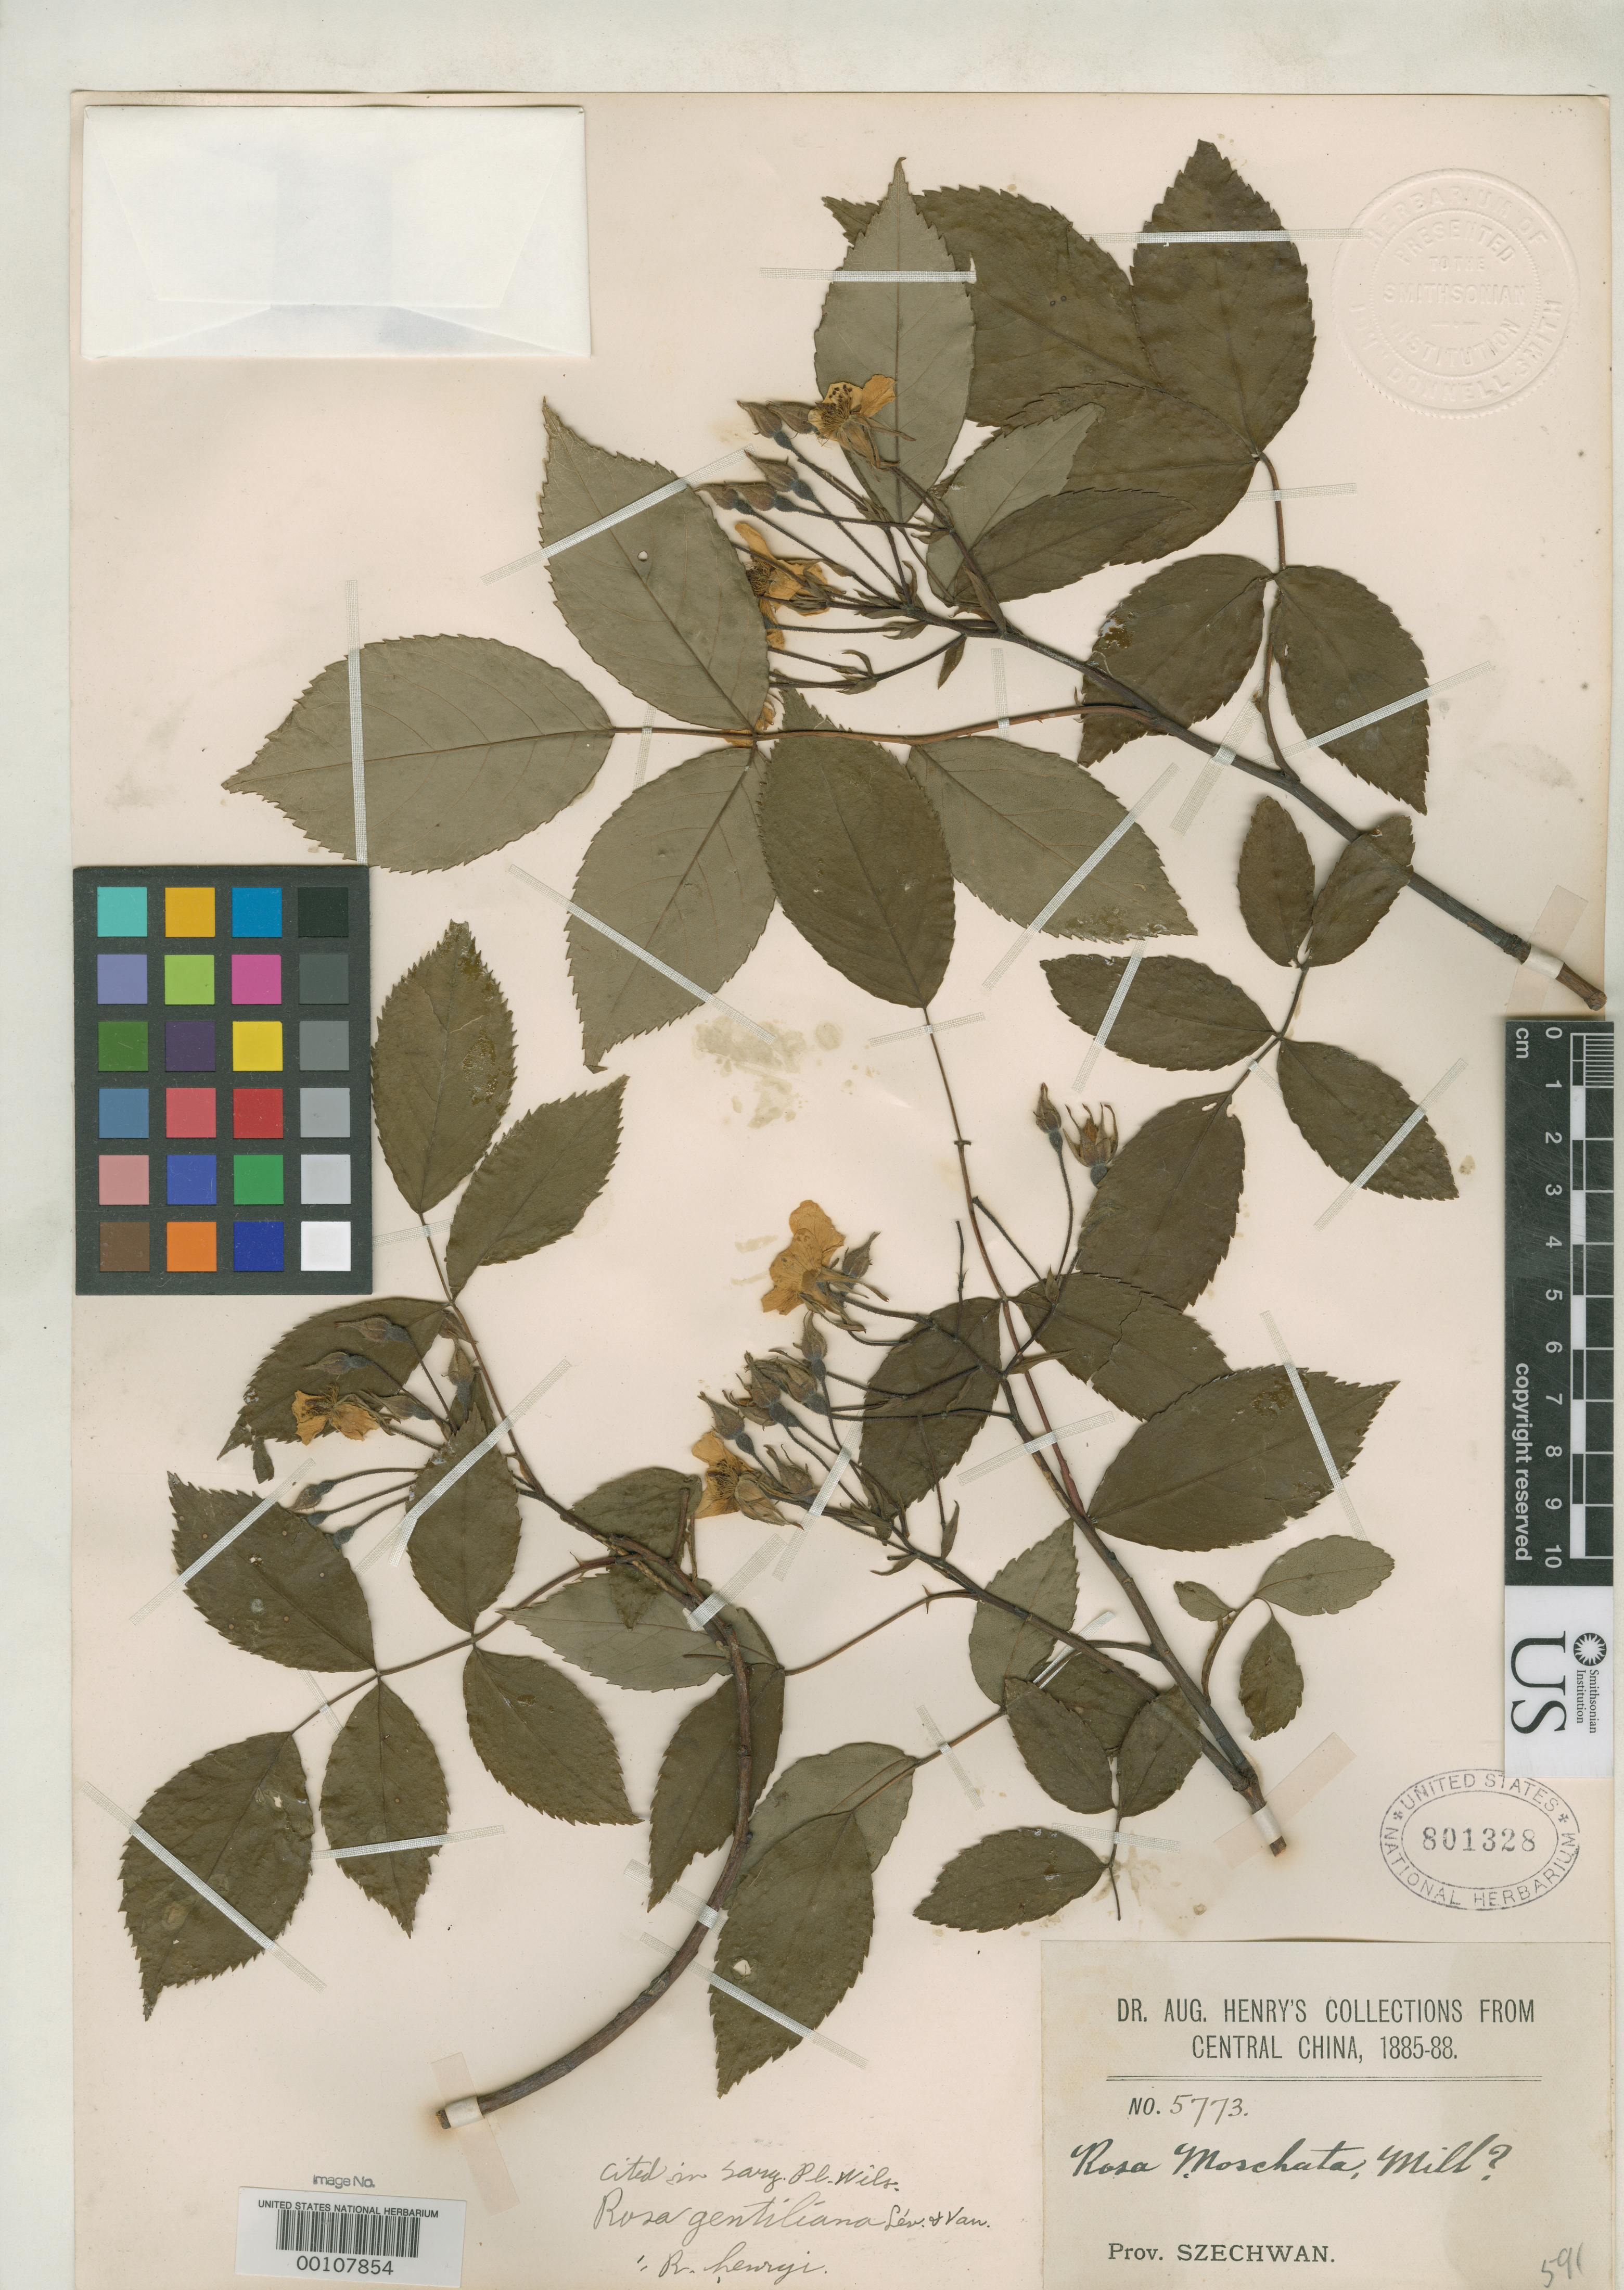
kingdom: Plantae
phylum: Tracheophyta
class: Magnoliopsida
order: Rosales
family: Rosaceae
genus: Rosa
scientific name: Rosa gentiliana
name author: H. Lév. & Vaniot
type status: Type Fragment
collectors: A. Henry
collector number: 5773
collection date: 1885/1888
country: China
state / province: Sichuan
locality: Central China. Prov. Szechwan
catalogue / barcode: US 801328